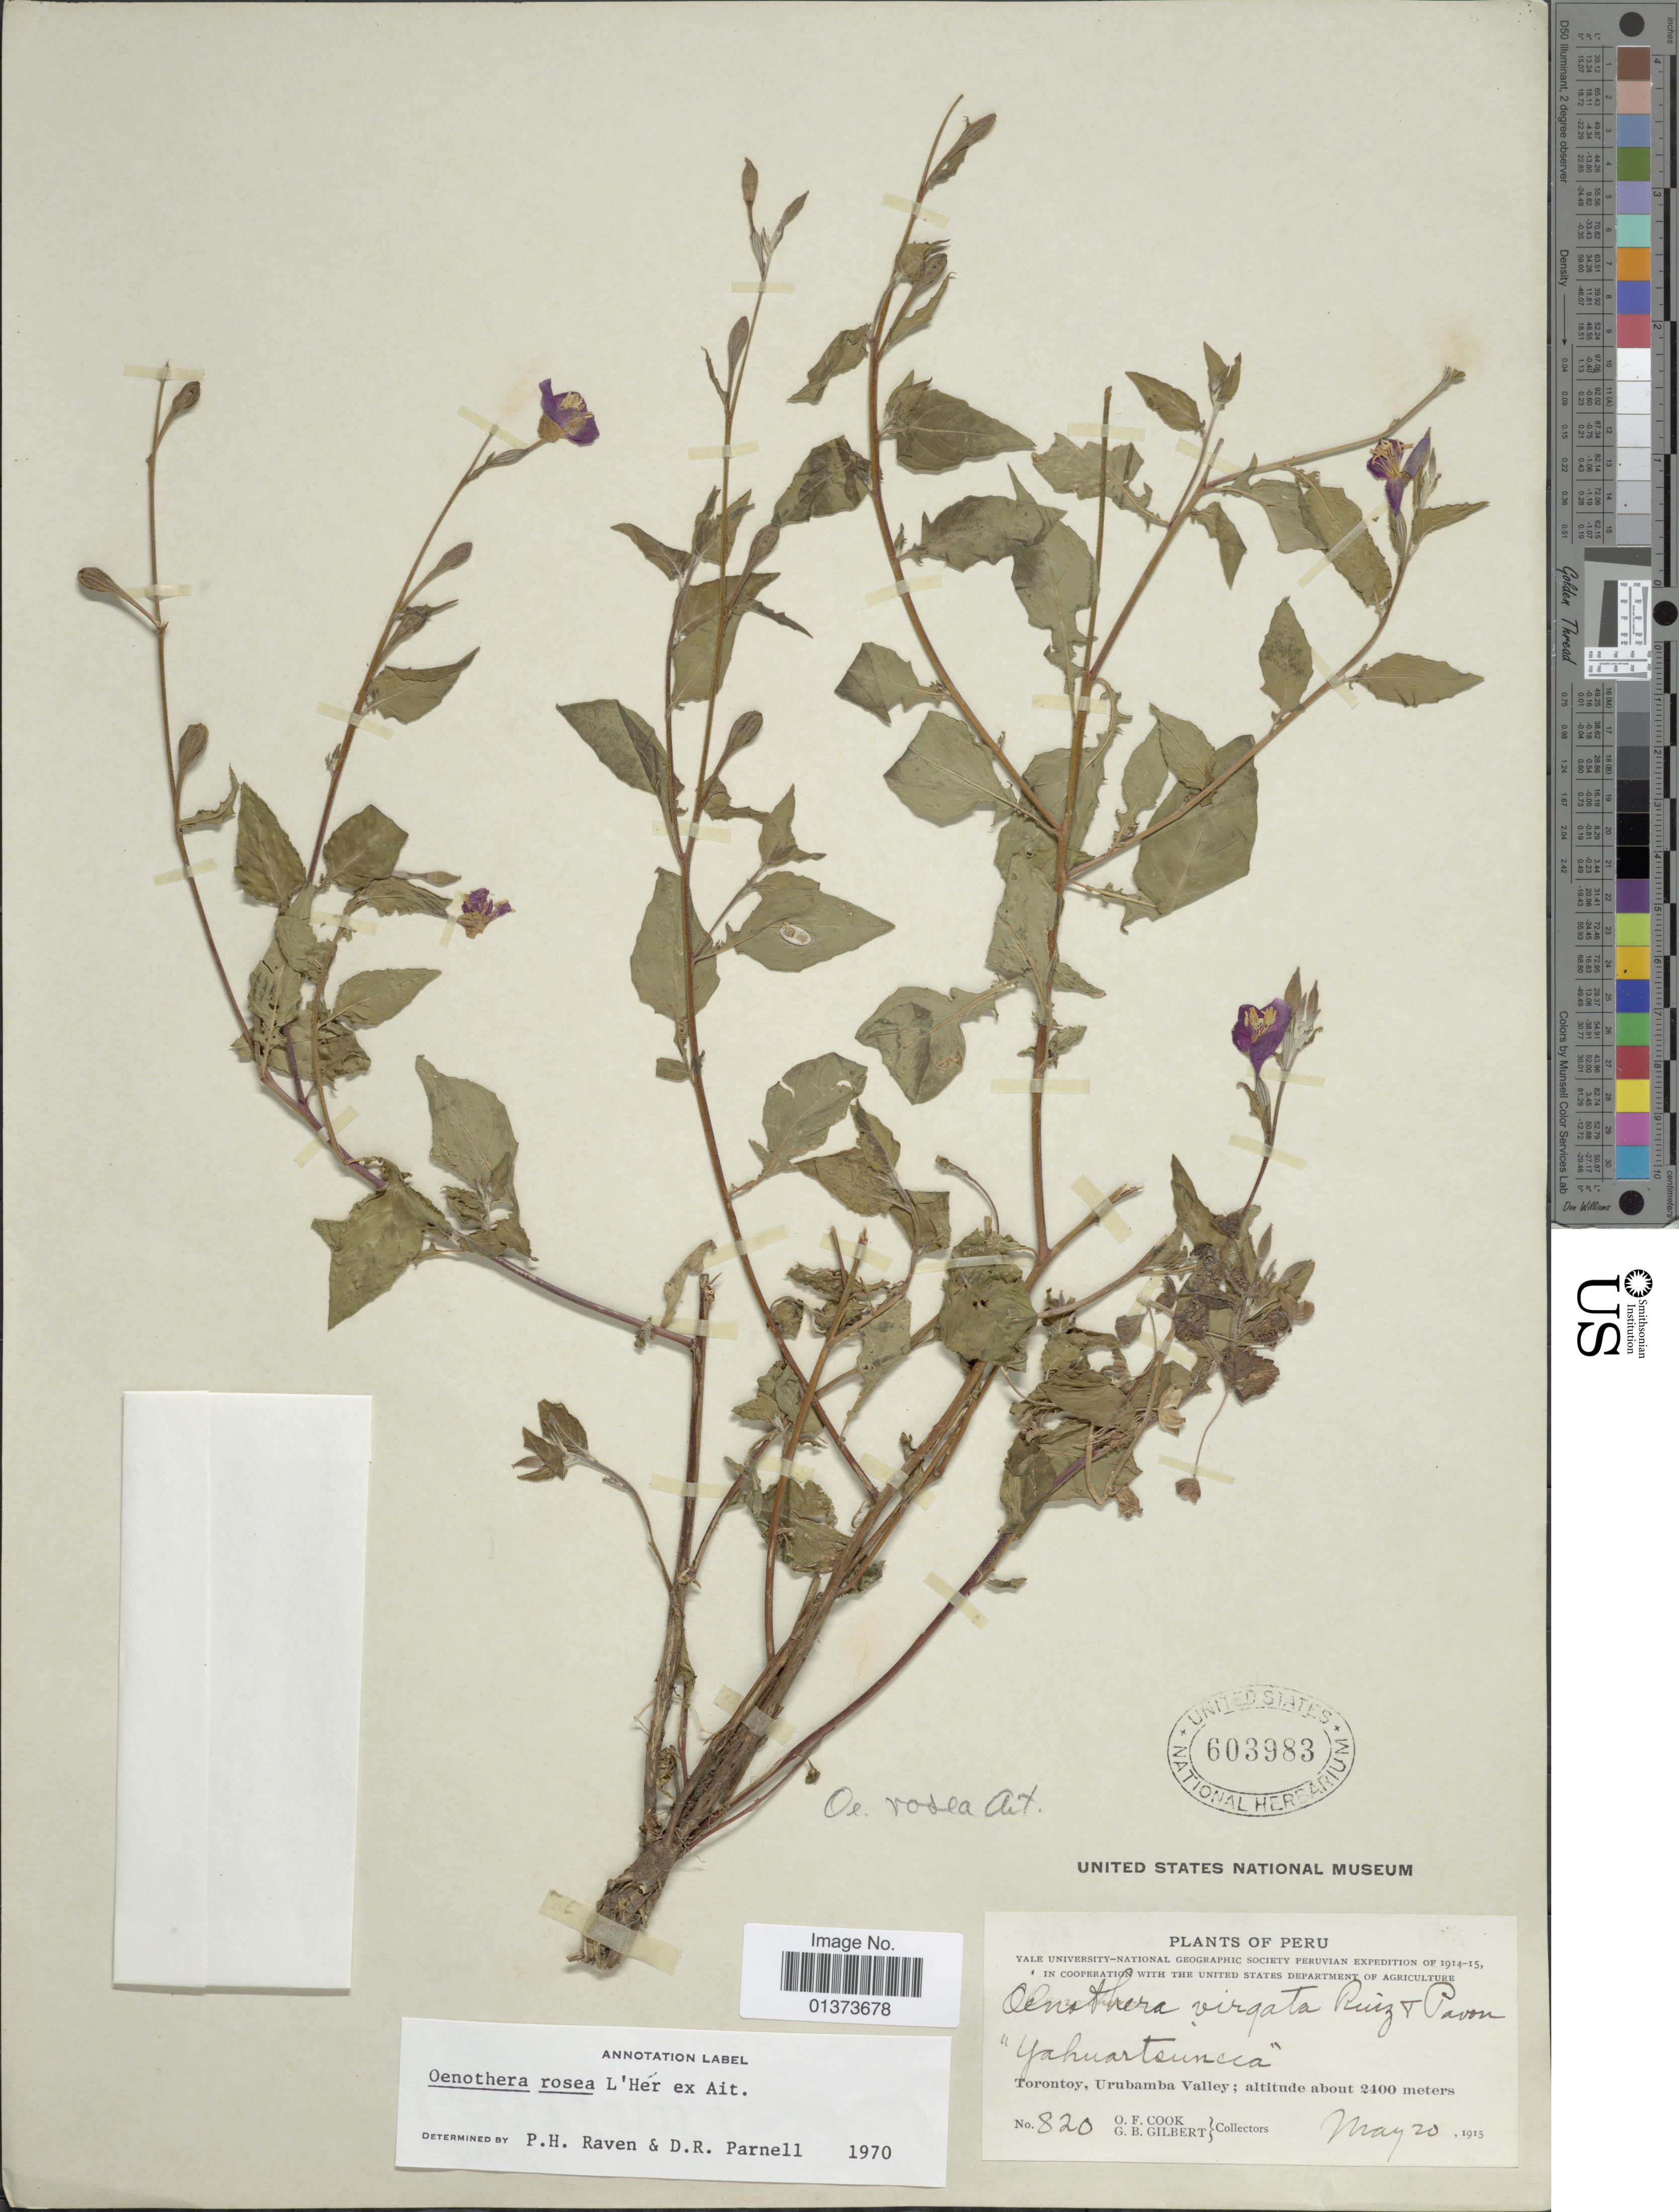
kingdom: Plantae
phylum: Tracheophyta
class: Magnoliopsida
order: Myrtales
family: Onagraceae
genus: Oenothera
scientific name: Oenothera rosea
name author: L'Hér. ex Aiton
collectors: O. F. Cook & G. B. Gilbert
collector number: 820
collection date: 1915-05-20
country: Peru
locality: Torontoy, Urubamba Valley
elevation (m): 2400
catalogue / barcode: US 603983